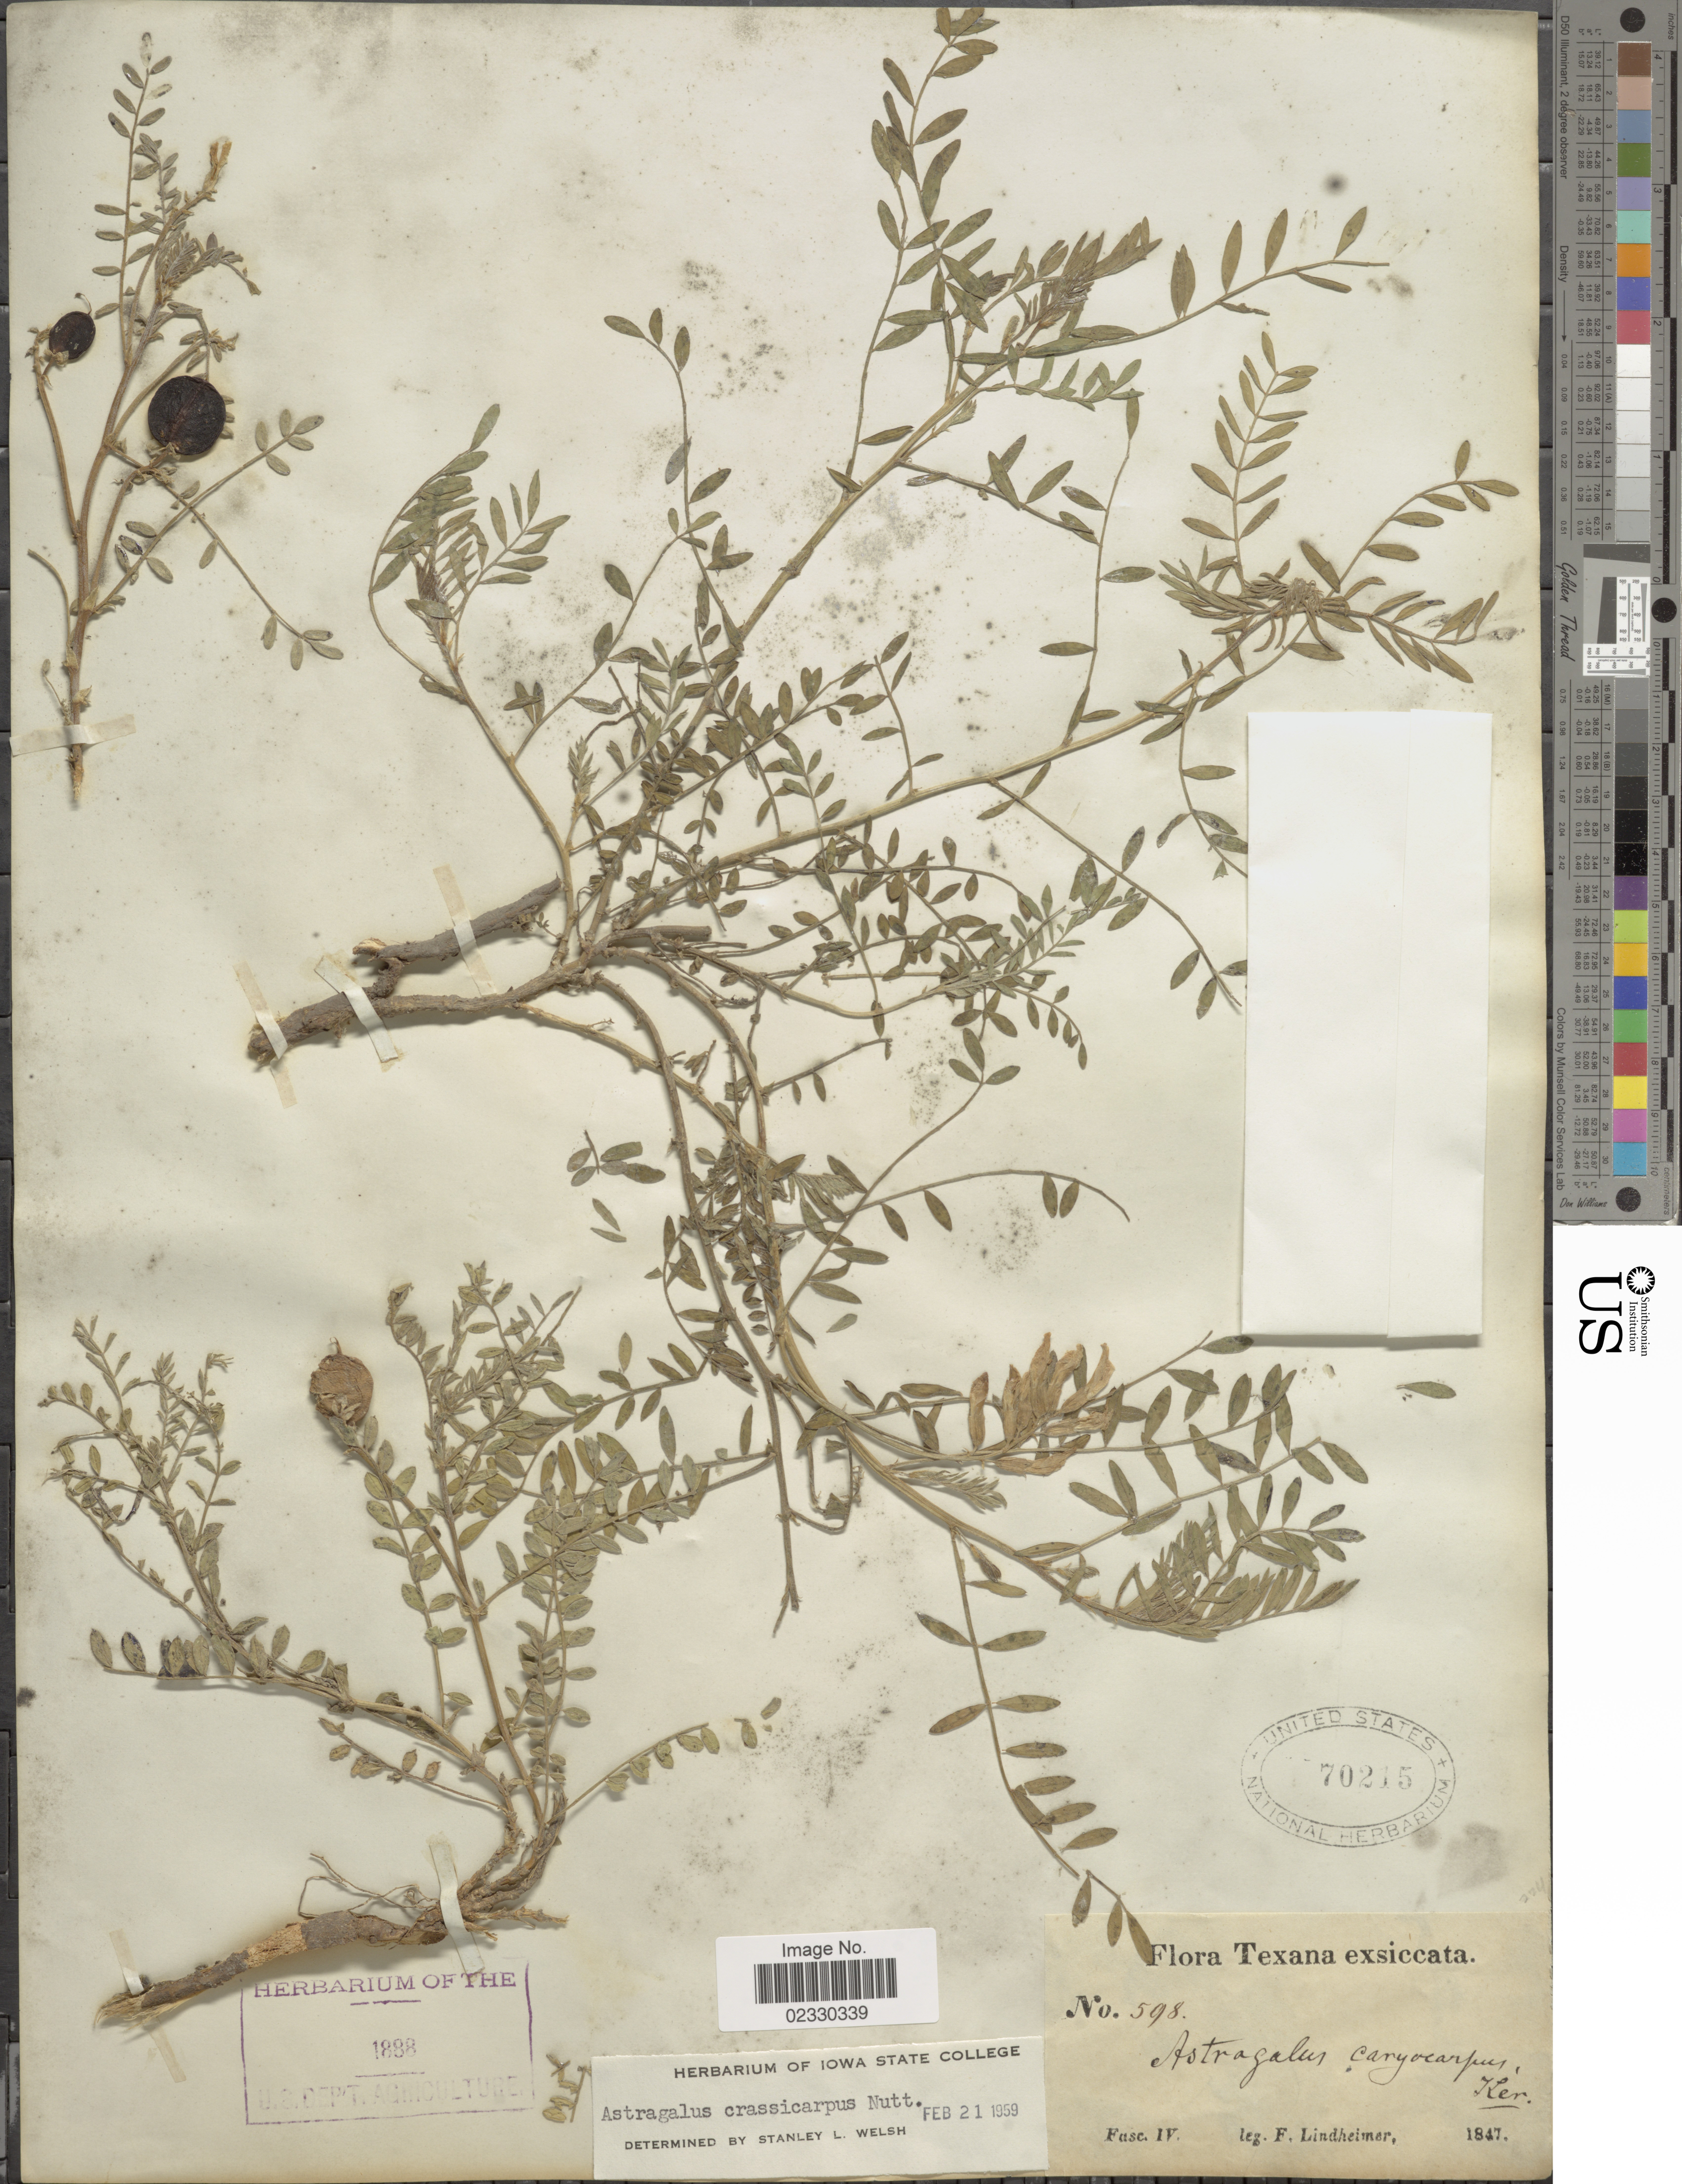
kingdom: Plantae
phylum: Tracheophyta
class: Magnoliopsida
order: Fabales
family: Fabaceae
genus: Astragalus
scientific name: Astragalus crassicarpus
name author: Nutt.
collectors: F. J. Lindheimer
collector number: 598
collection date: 1847-04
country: United States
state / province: Texas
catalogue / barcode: US 70215